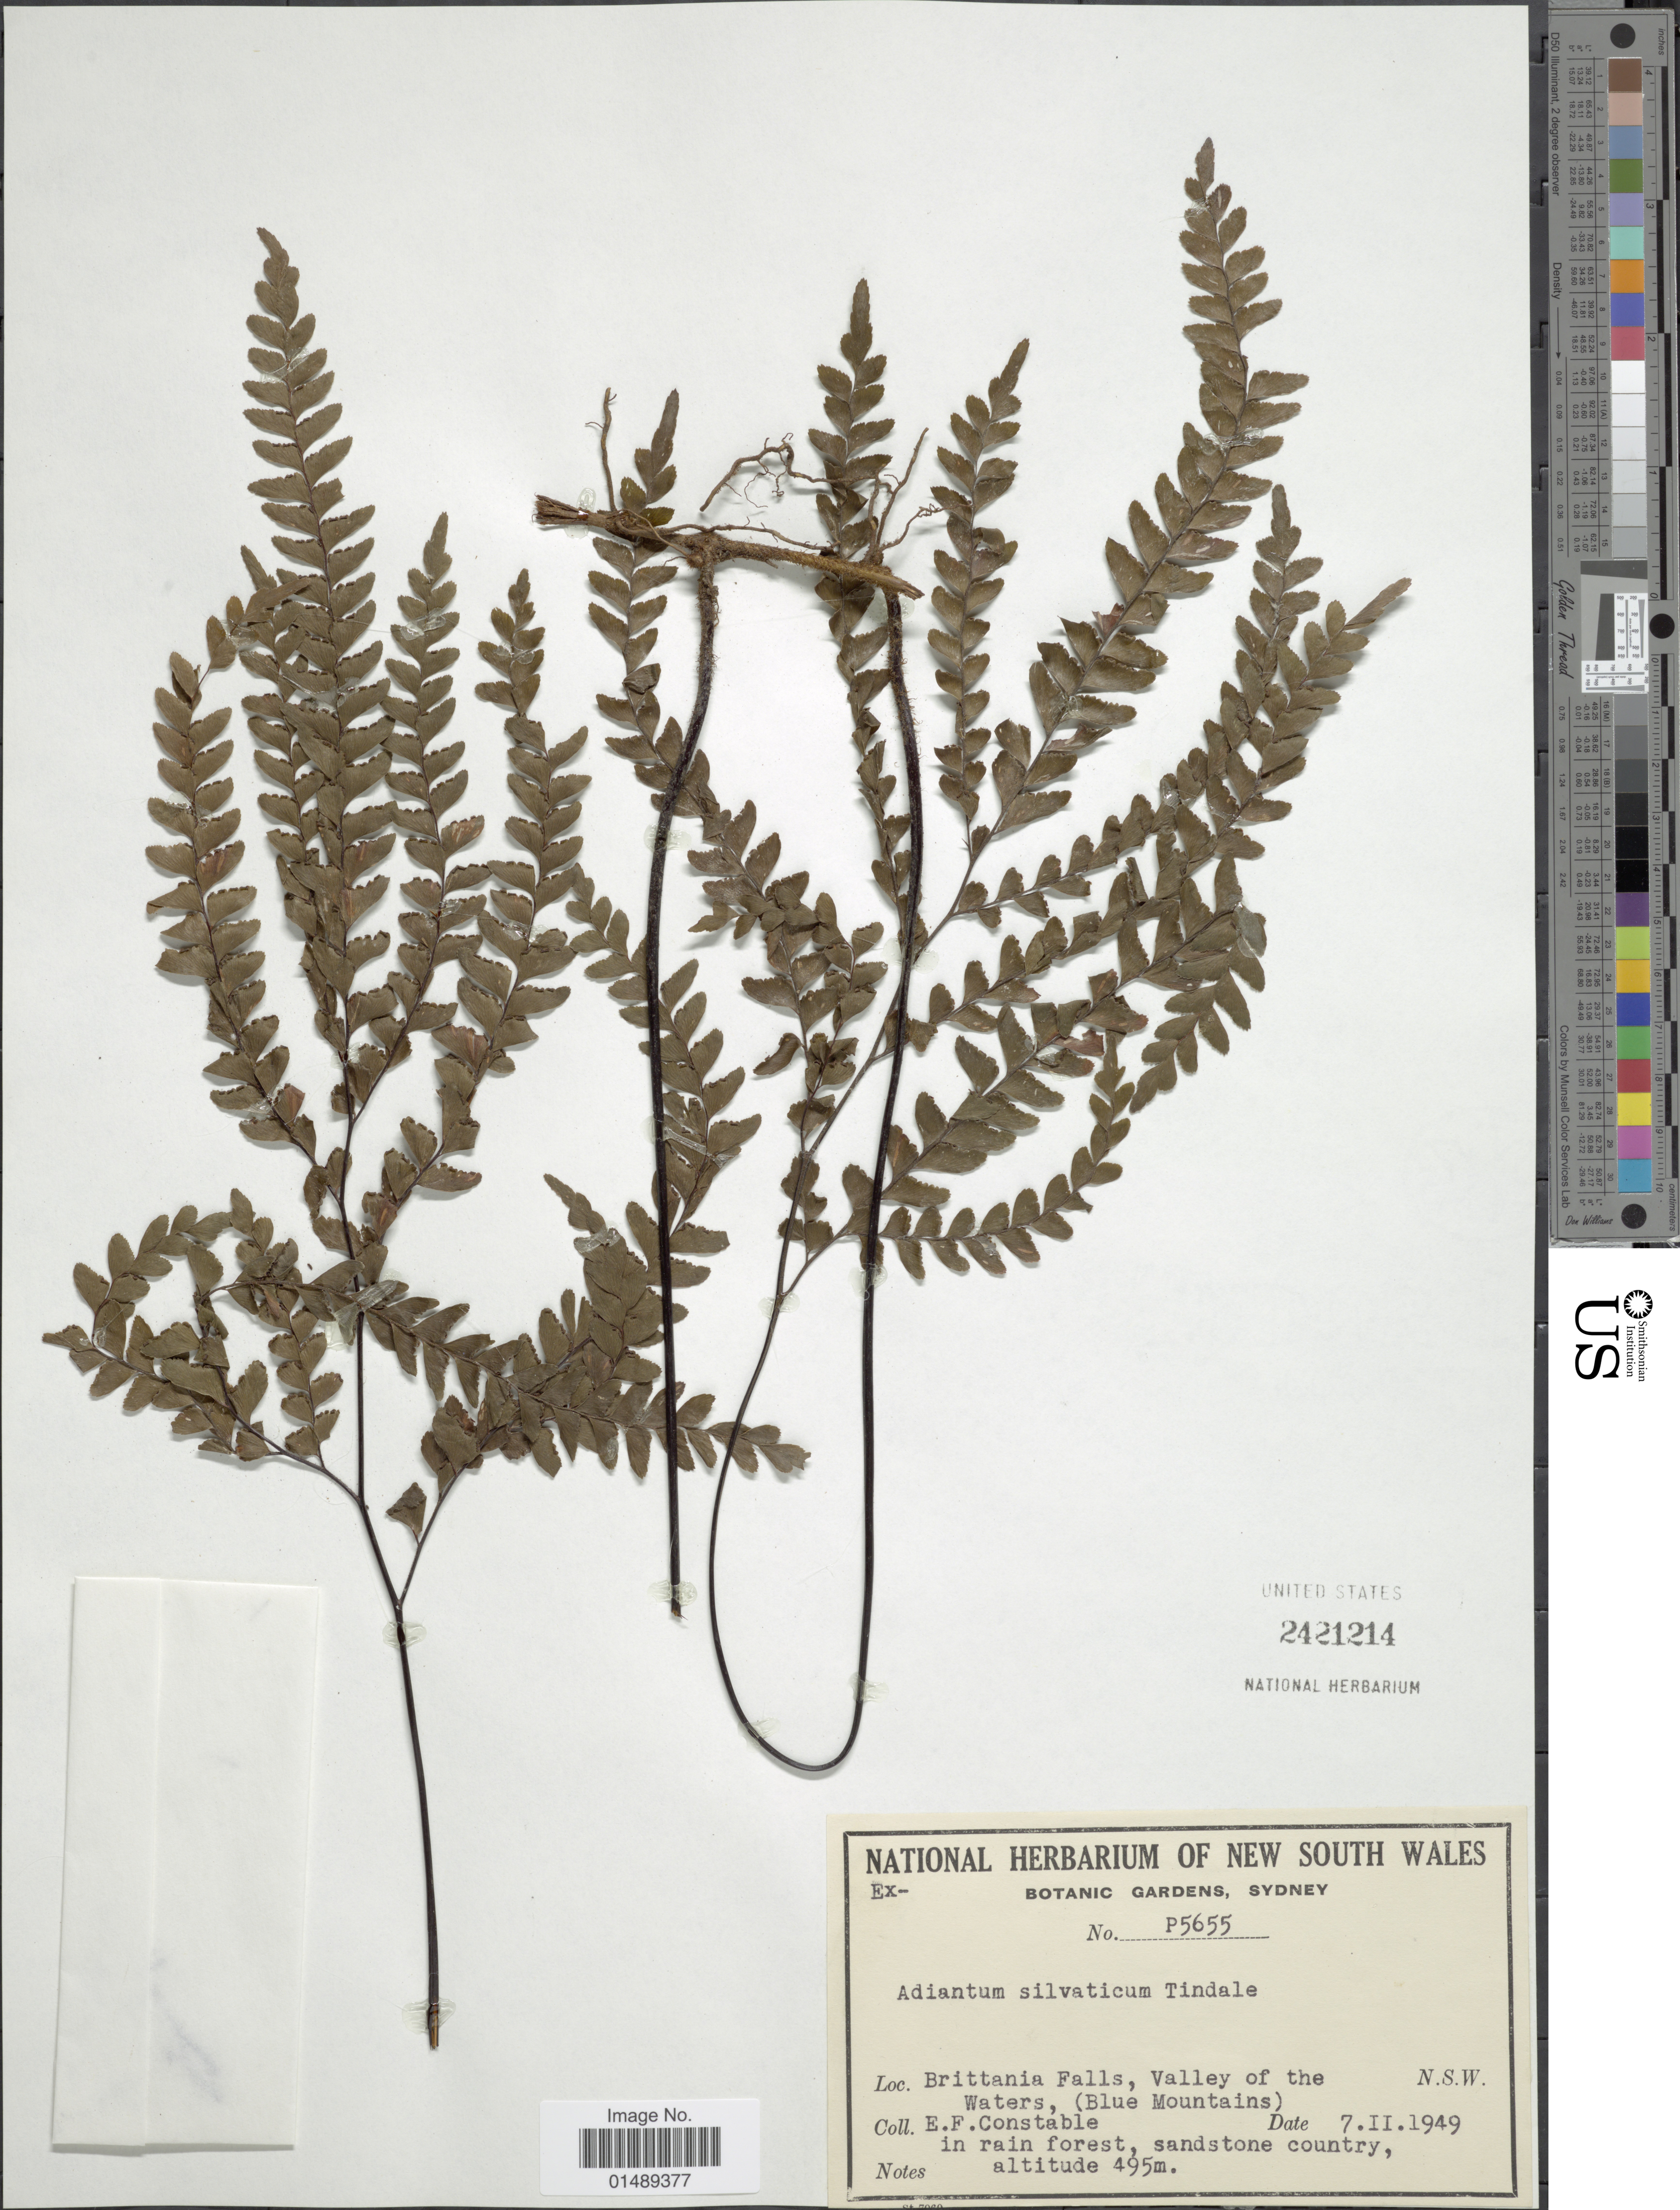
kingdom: Plantae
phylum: Tracheophyta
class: Polypodiopsida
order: Polypodiales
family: Pteridaceae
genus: Adiantum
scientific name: Adiantum sp.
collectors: E. F. Constable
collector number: P5655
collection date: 1949-02-07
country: Australia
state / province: New South Wales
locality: Brittania Falls, Valley of the Waters, (Blue Mountains), in rain forest, sandstone country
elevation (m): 495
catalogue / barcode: US 2421214